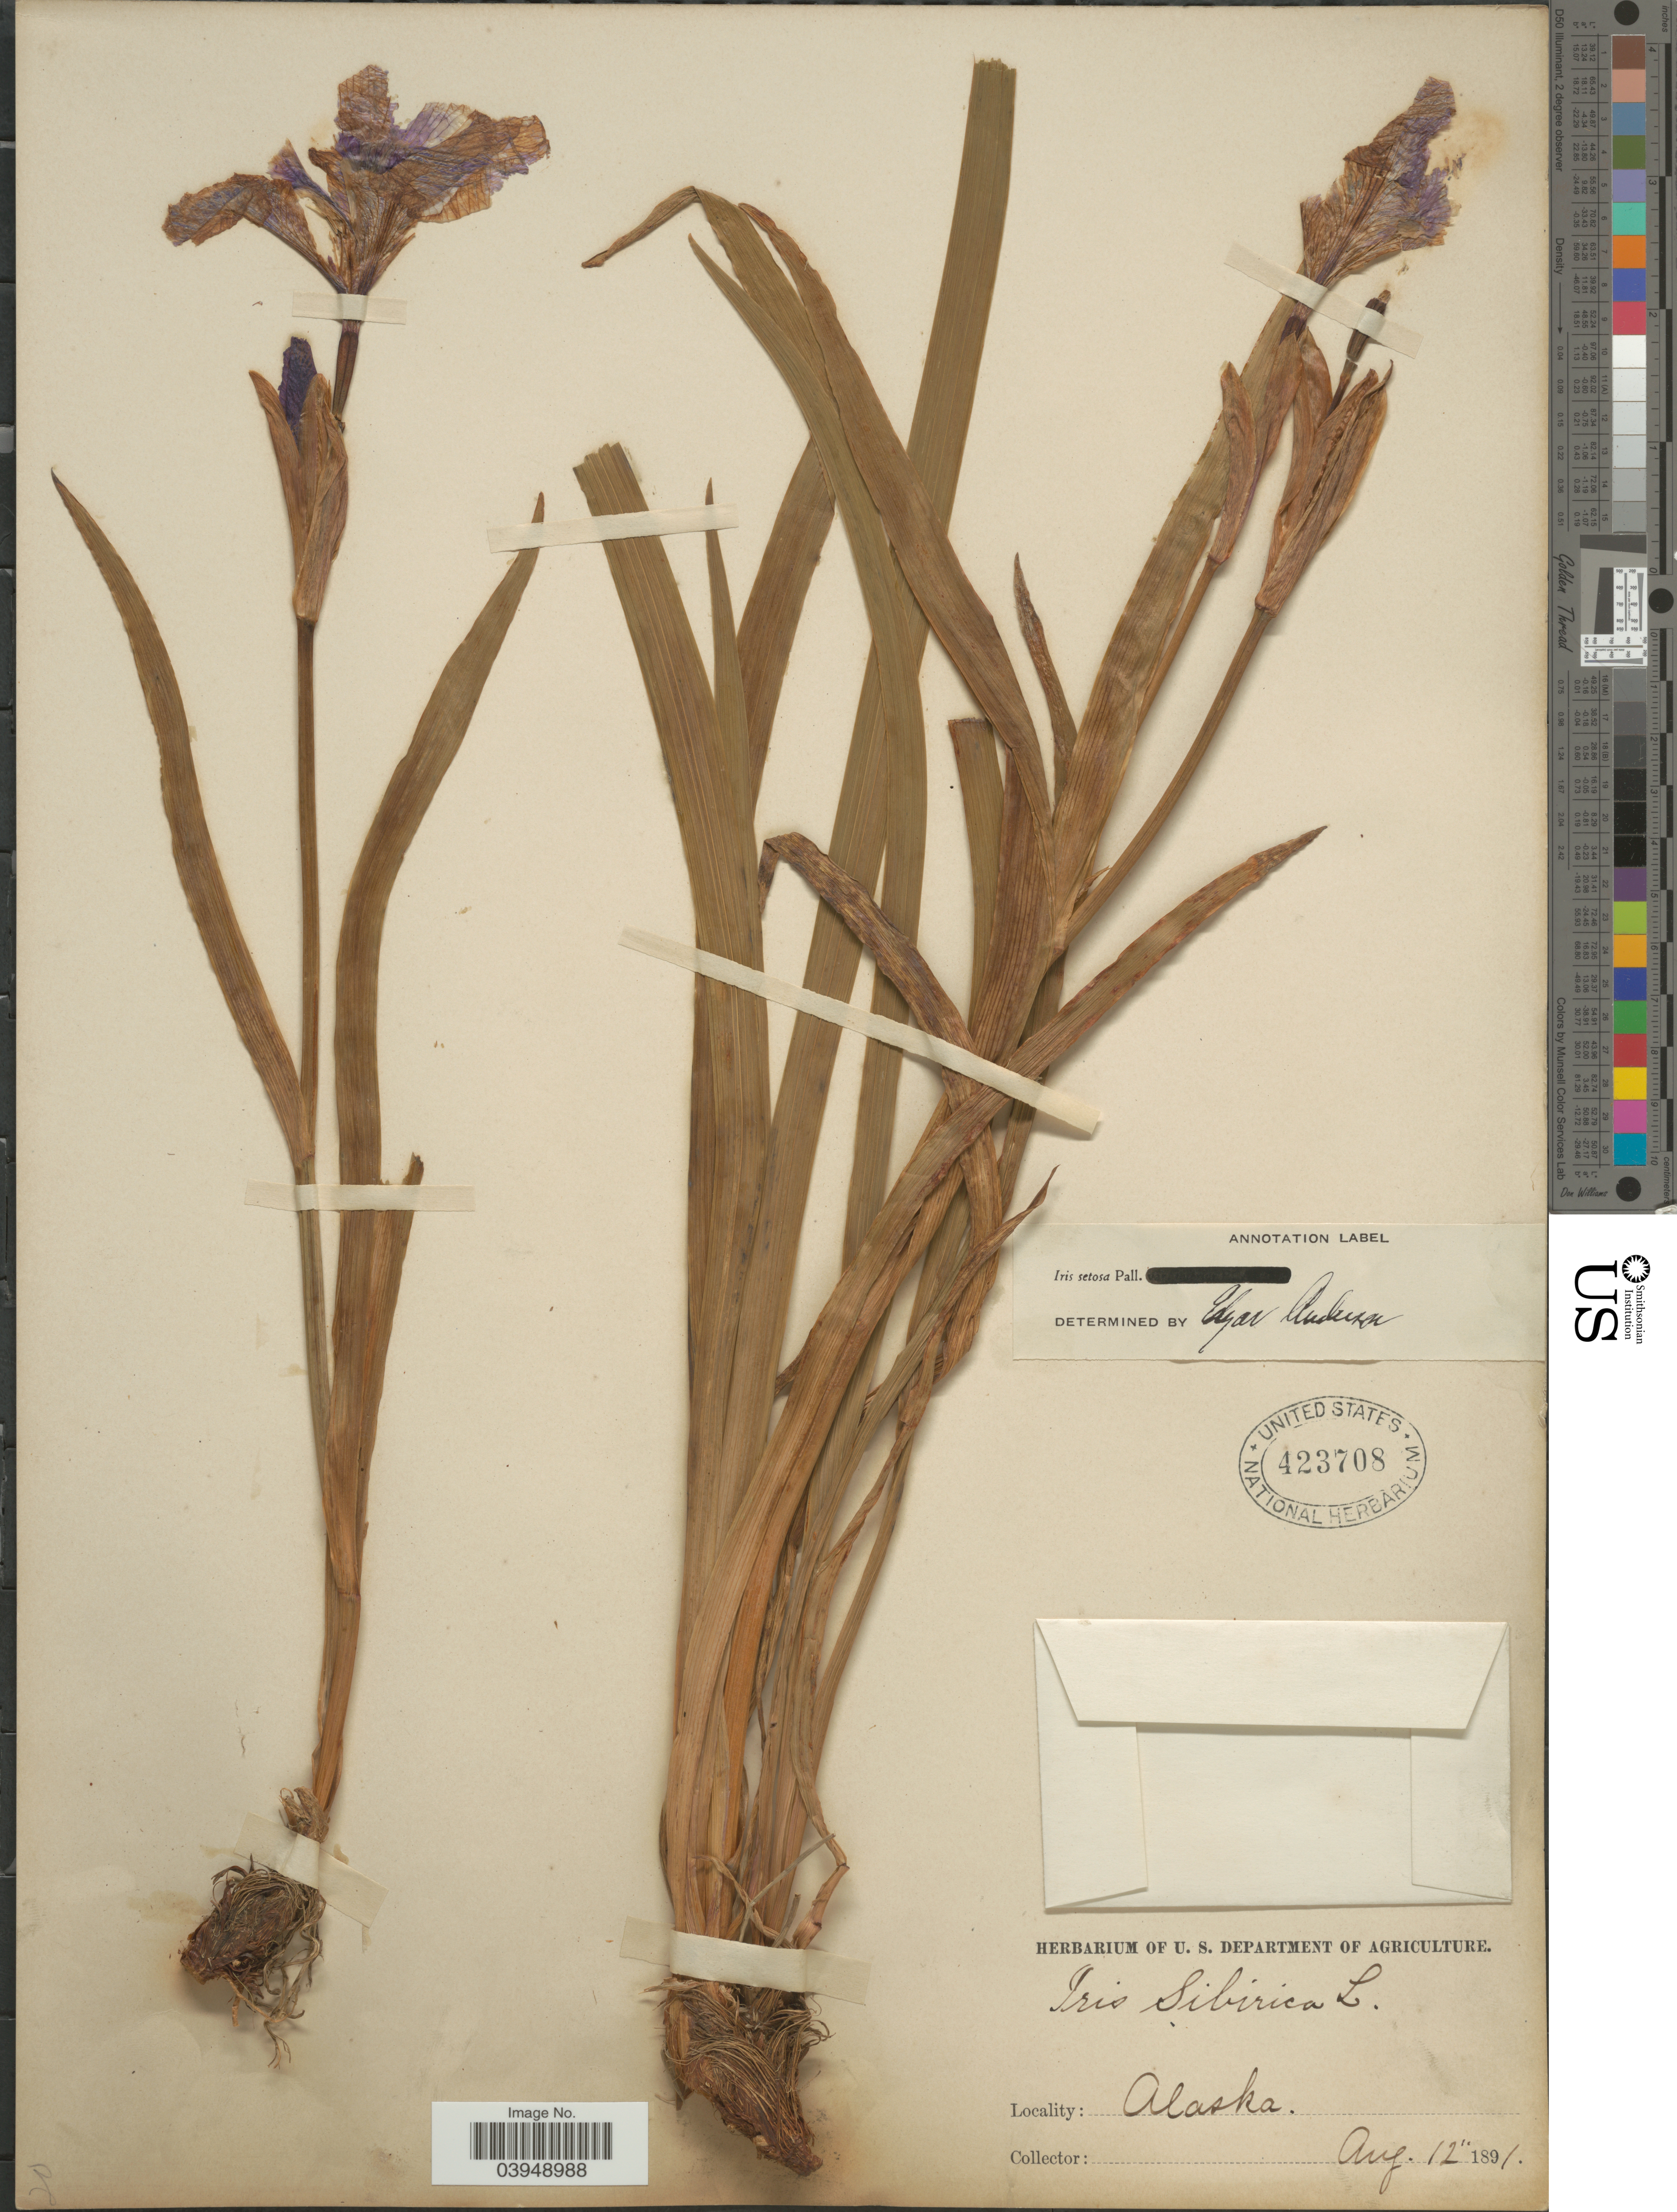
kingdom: Plantae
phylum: Tracheophyta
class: Liliopsida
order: Asparagales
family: Iridaceae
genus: Iris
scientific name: Iris setosa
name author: Pall. ex Link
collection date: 1891-08-12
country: United States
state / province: Alaska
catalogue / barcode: US 423708